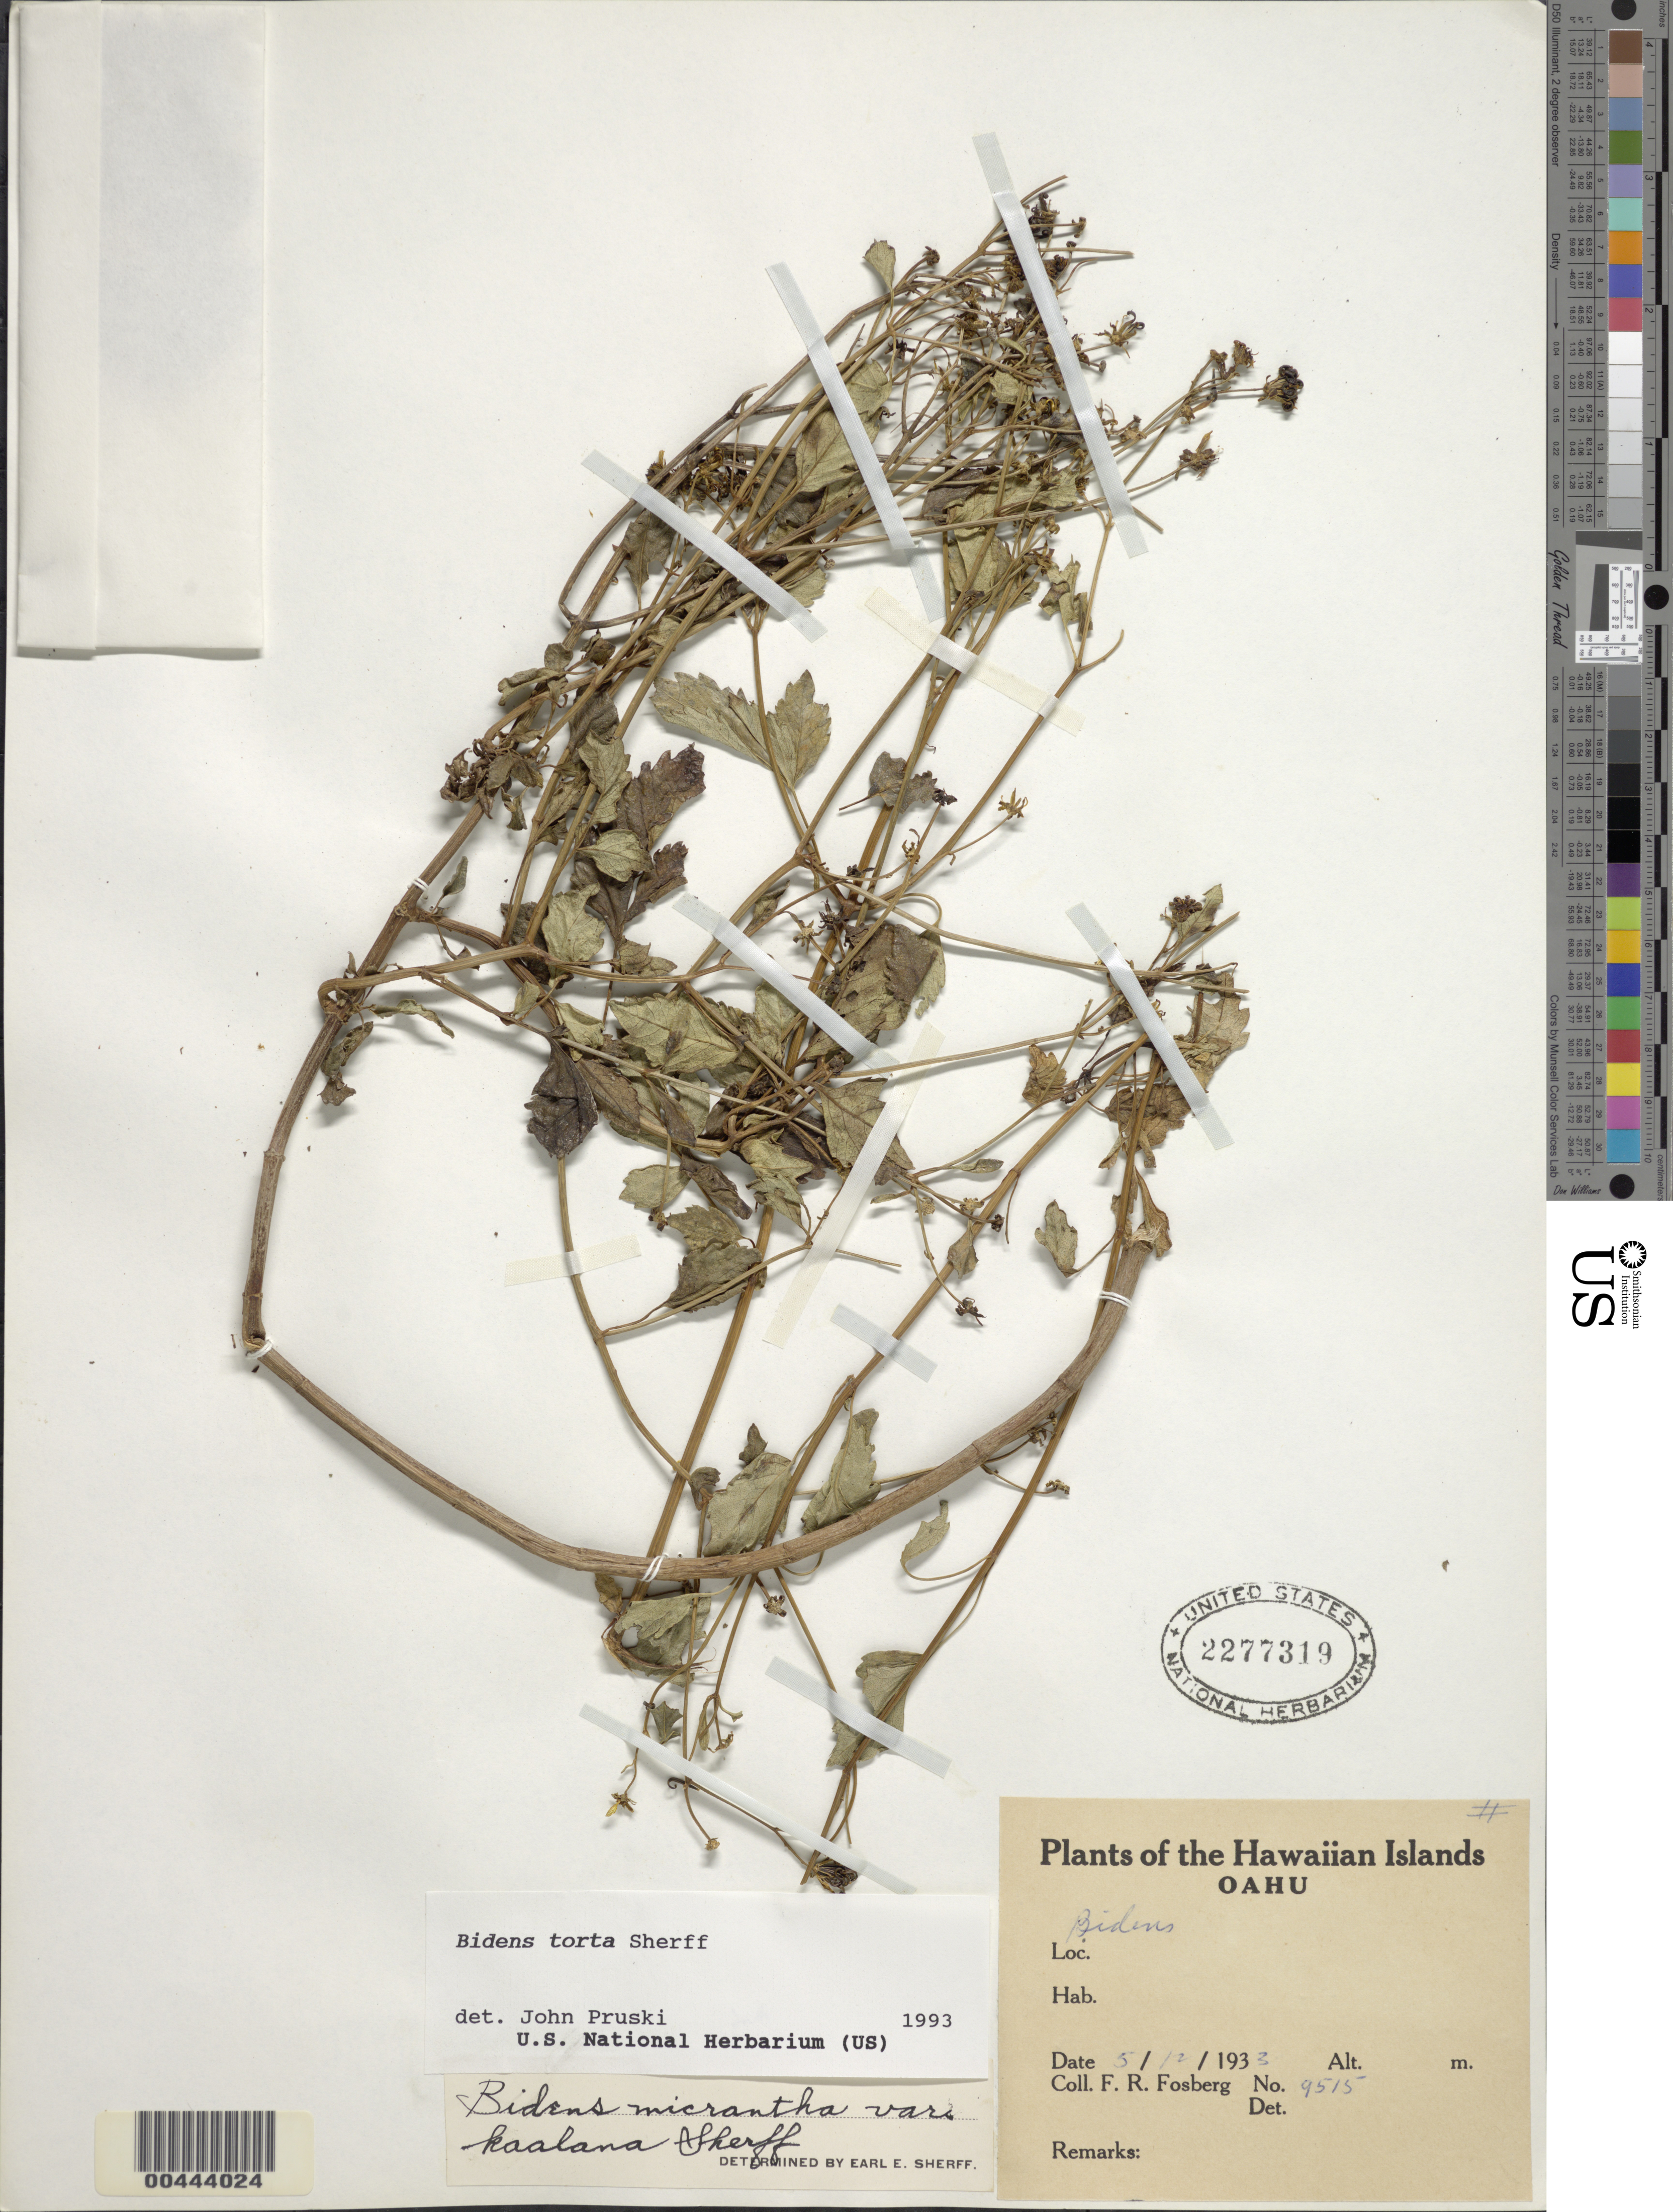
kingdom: Plantae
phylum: Tracheophyta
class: Magnoliopsida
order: Asterales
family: Asteraceae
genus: Bidens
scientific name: Bidens torta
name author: Sherff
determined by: Pruski, J. F.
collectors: F. R. Fosberg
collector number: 9515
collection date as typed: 12 May 1933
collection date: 1933-05-12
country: United States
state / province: Hawaii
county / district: Honolulu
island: Oahu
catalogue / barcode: US 2277319